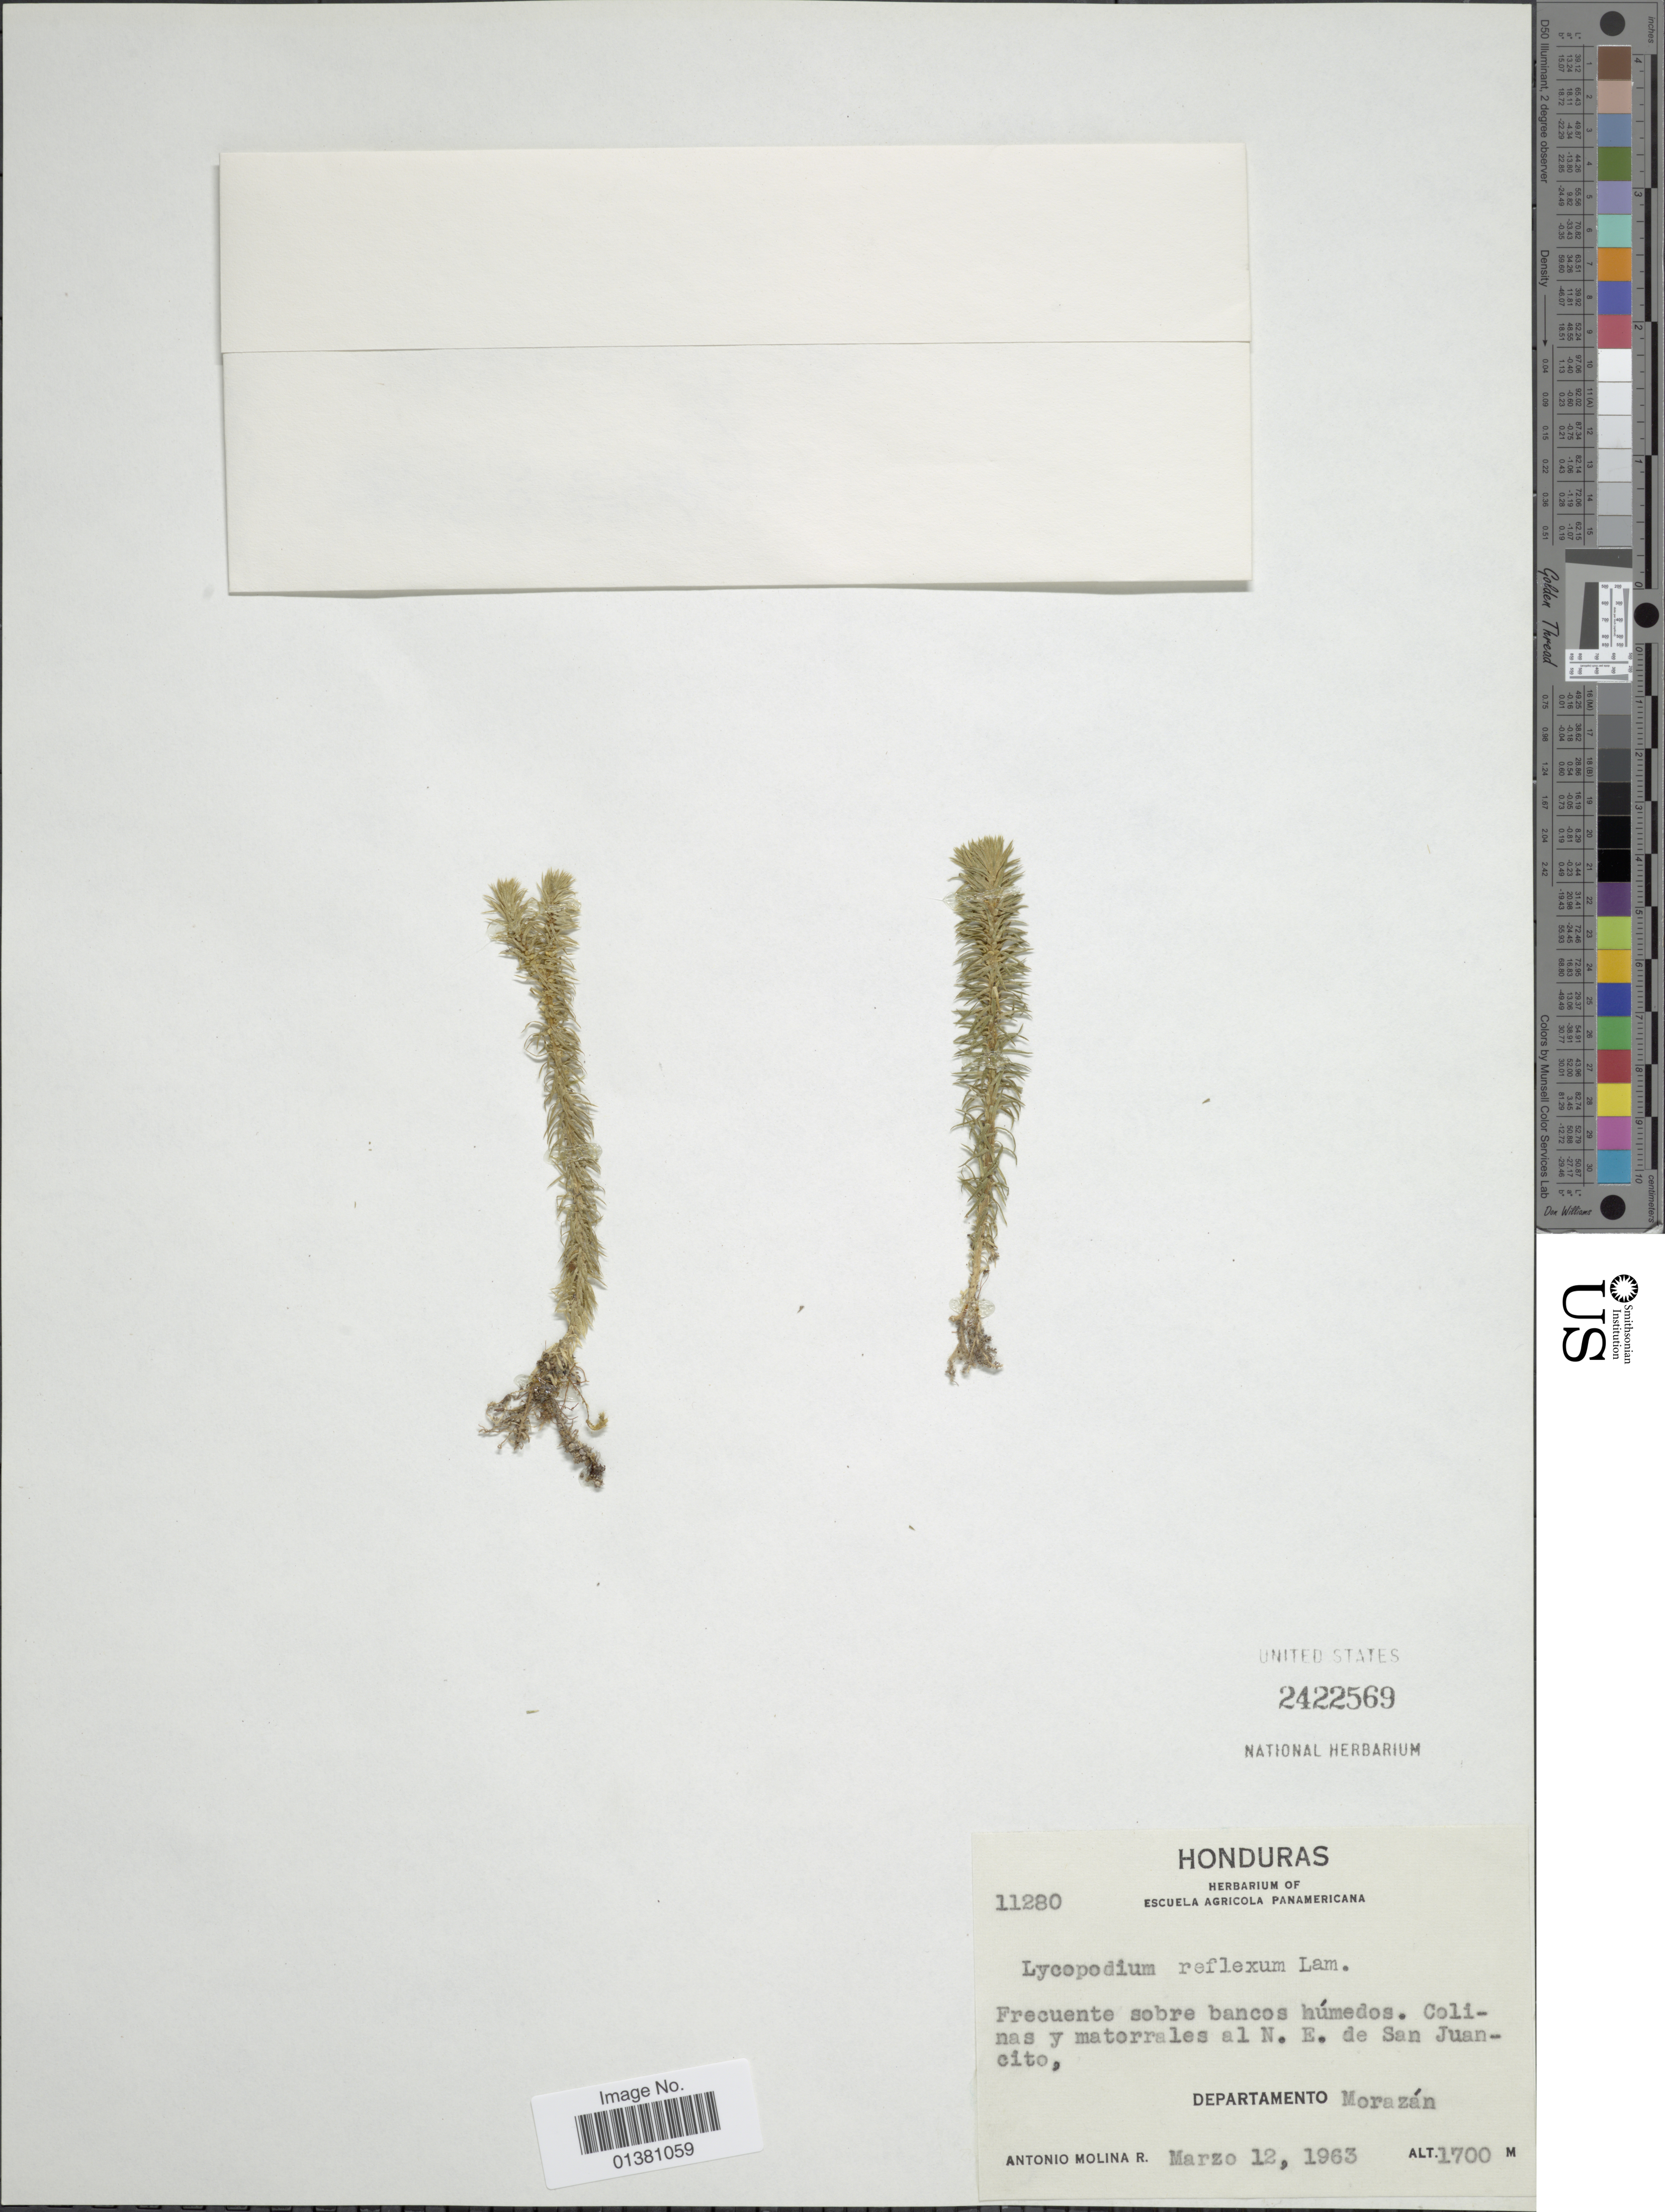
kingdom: Plantae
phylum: Tracheophyta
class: Lycopodiopsida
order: Lycopodiales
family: Lycopodiaceae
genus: Phlegmariurus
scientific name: Phlegmariurus reflexus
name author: (Lam.) B. Øllg.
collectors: A. Molina R.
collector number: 11280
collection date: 1963-03-12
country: Honduras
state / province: Fco. Morazán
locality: Frecuente sobre bancos húmedos. Colinas y matorrales al N.E. de San Juancito, Departamento Morazán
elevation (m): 1700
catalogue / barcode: US 2422569